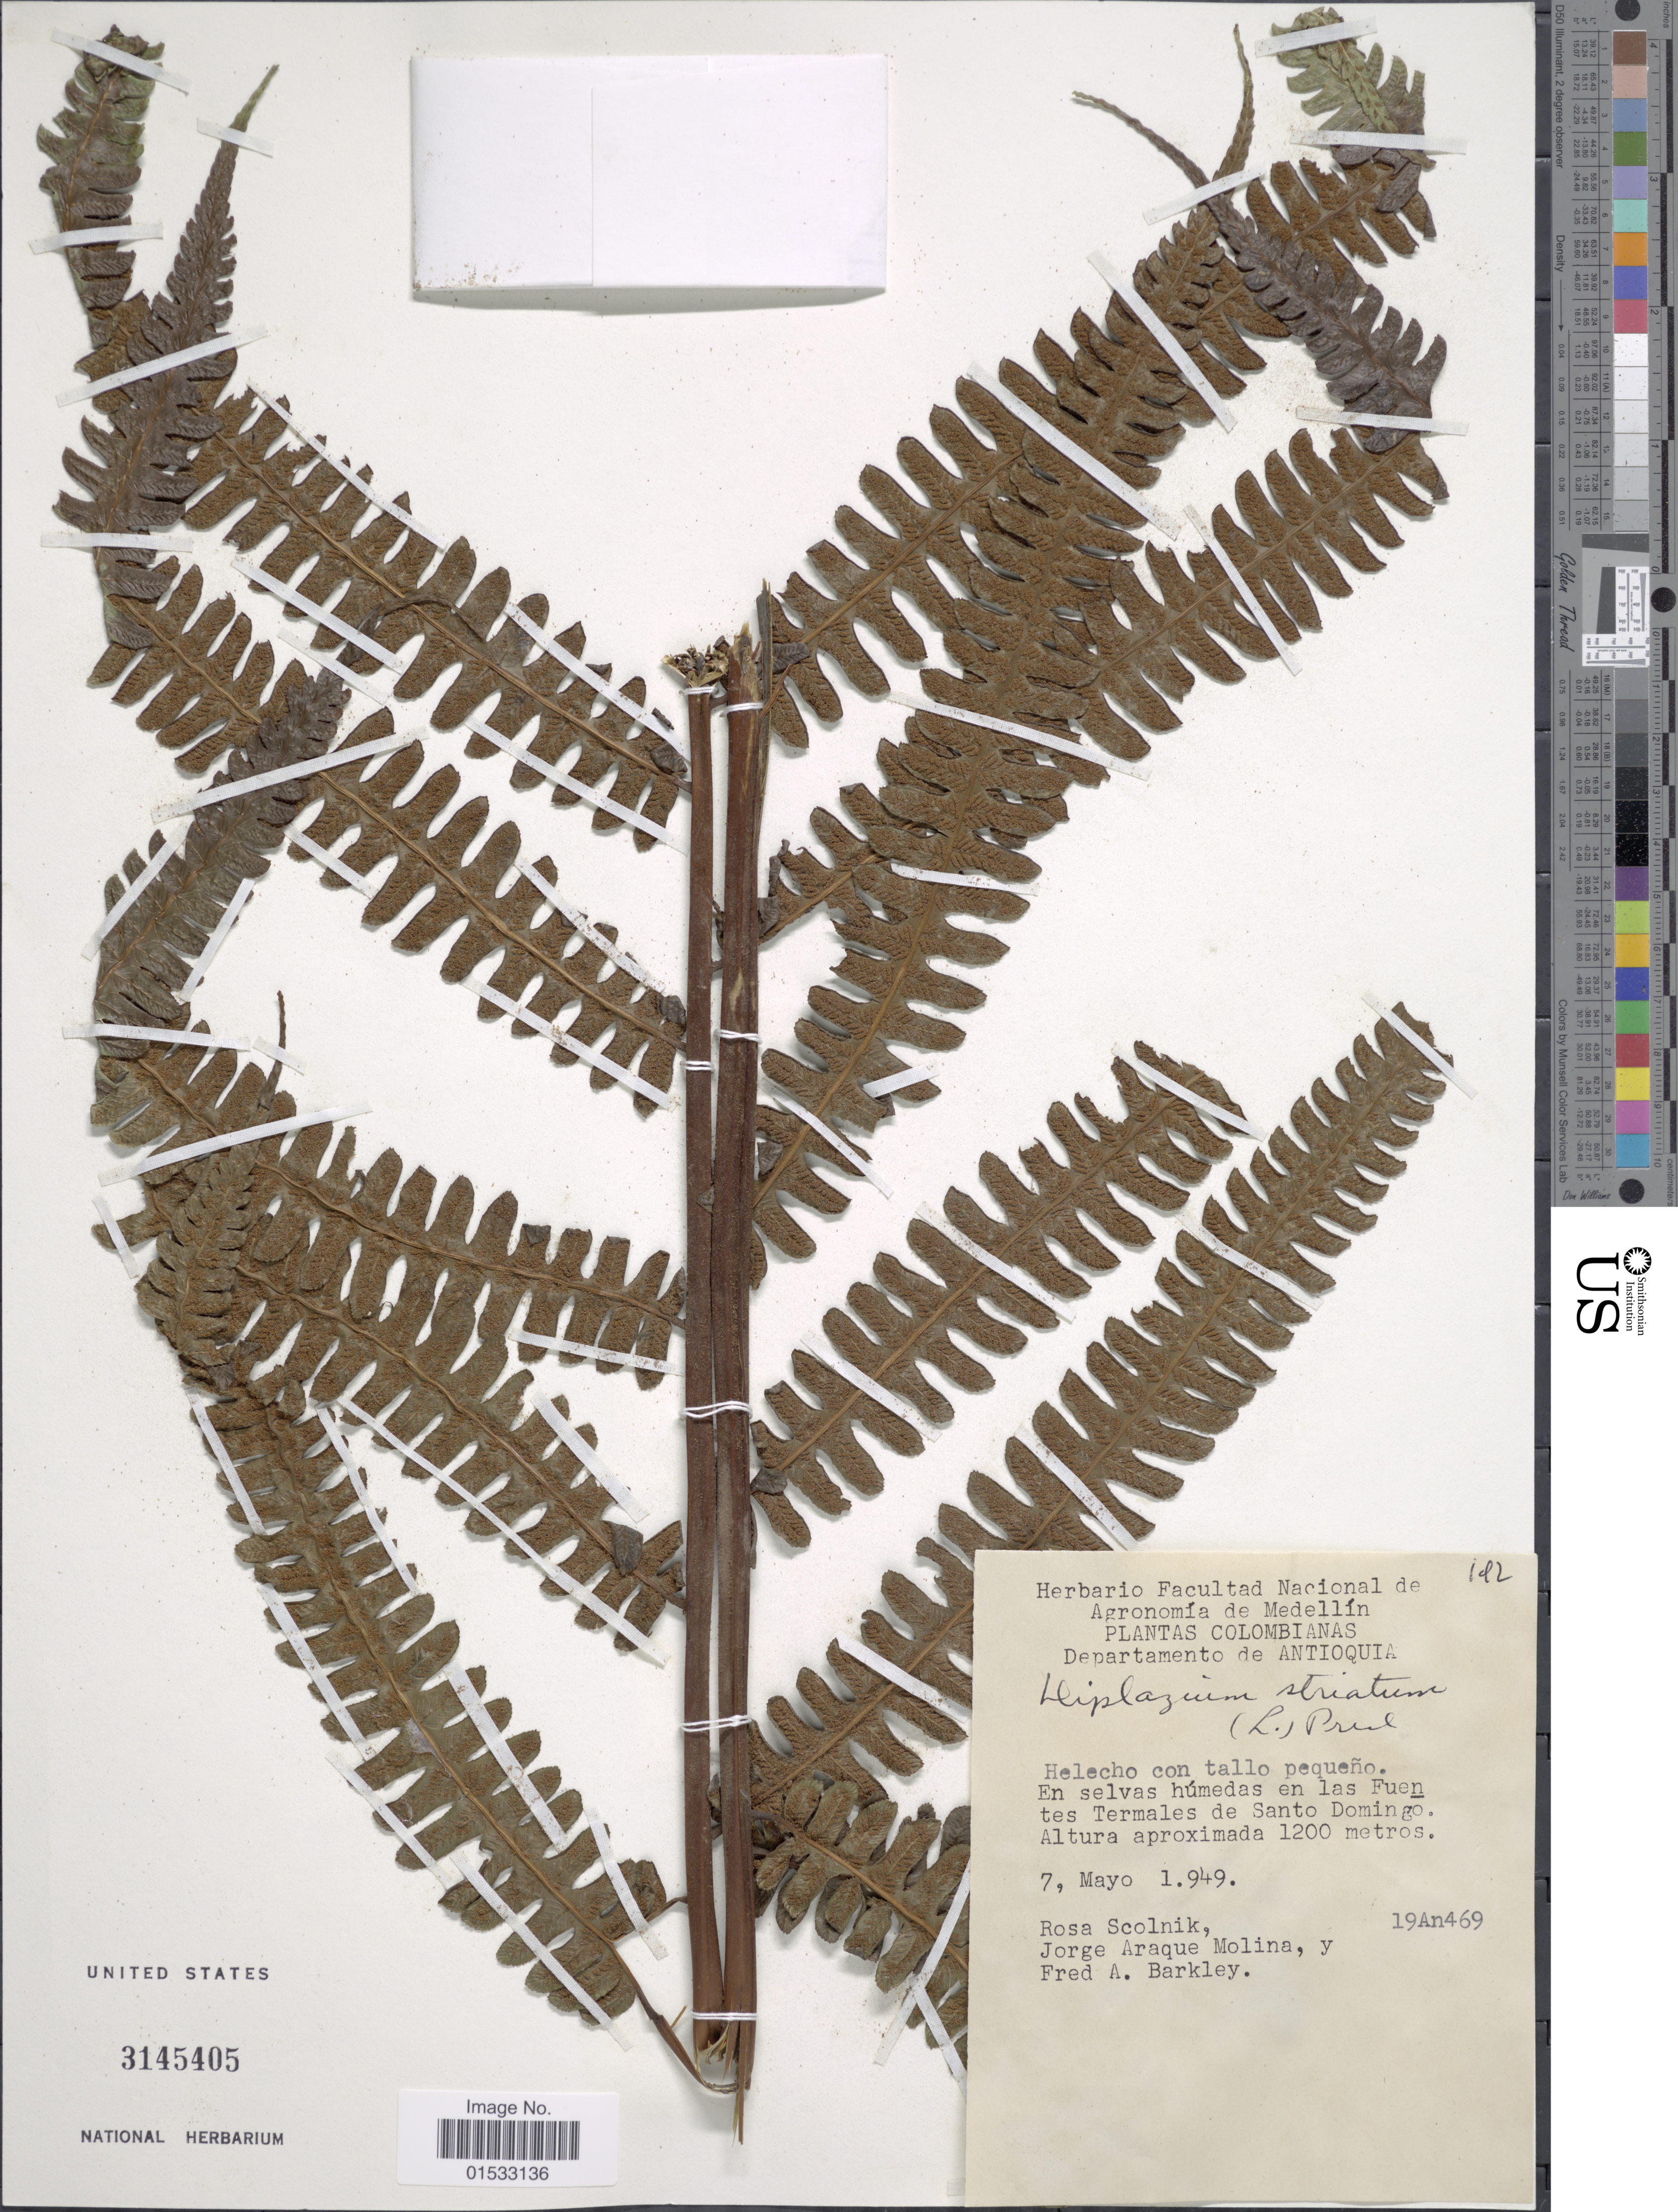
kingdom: Plantae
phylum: Tracheophyta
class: Polypodiopsida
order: Polypodiales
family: Athyriaceae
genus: Diplazium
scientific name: Diplazium striatum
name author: (L.) C. Presl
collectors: R. Scolnik, J. A. Molina & F. A. Barkley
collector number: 19An469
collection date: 1949-05-07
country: Colombia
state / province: Antioquia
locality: El slevas húmedas en las Fuentes Termales de Santo Domingo.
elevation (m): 1200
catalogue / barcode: US 3145405